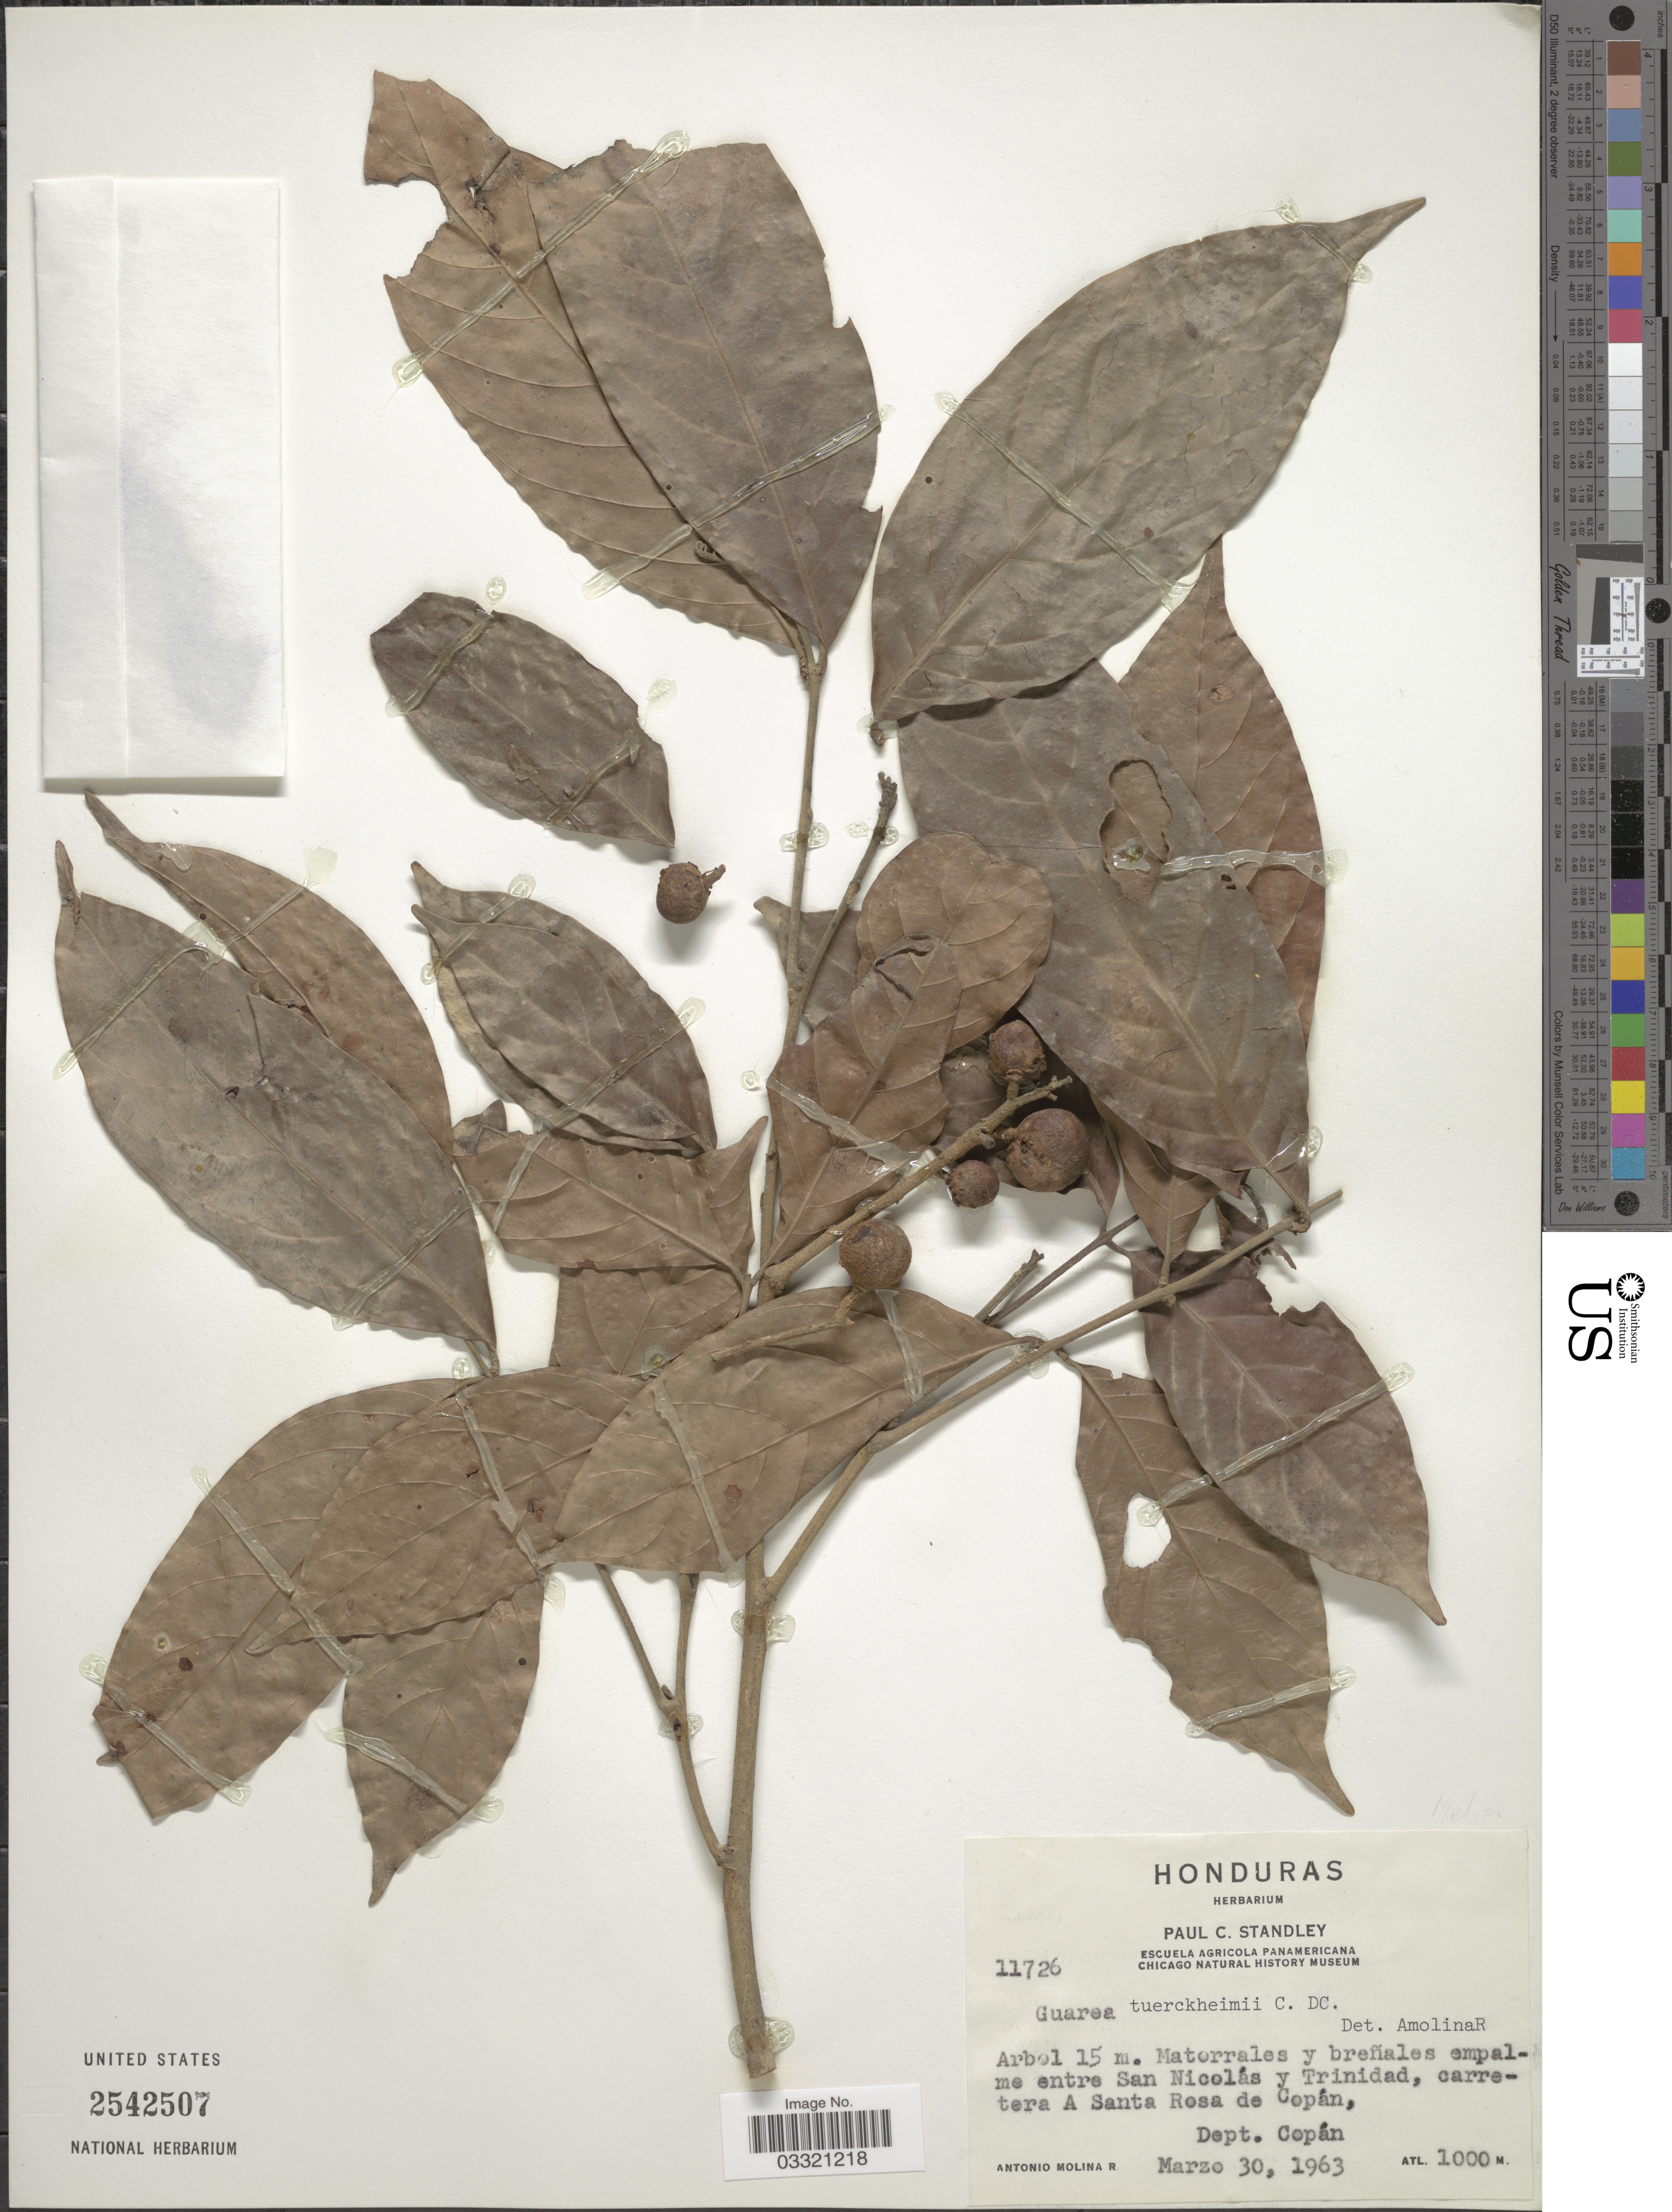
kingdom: Plantae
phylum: Tracheophyta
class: Magnoliopsida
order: Sapindales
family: Meliaceae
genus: Guarea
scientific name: Guarea tuerckheimii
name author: C. DC. ex Donn. Sm.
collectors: A. Molina R.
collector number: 11726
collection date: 1963-03-30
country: Honduras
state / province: Copán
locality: Matorrales y breñales empalme entre San Nicolás y Trinidad, carretera A Santa Rosa de Copán, Dept. Copán.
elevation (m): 1000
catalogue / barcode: US 2542507